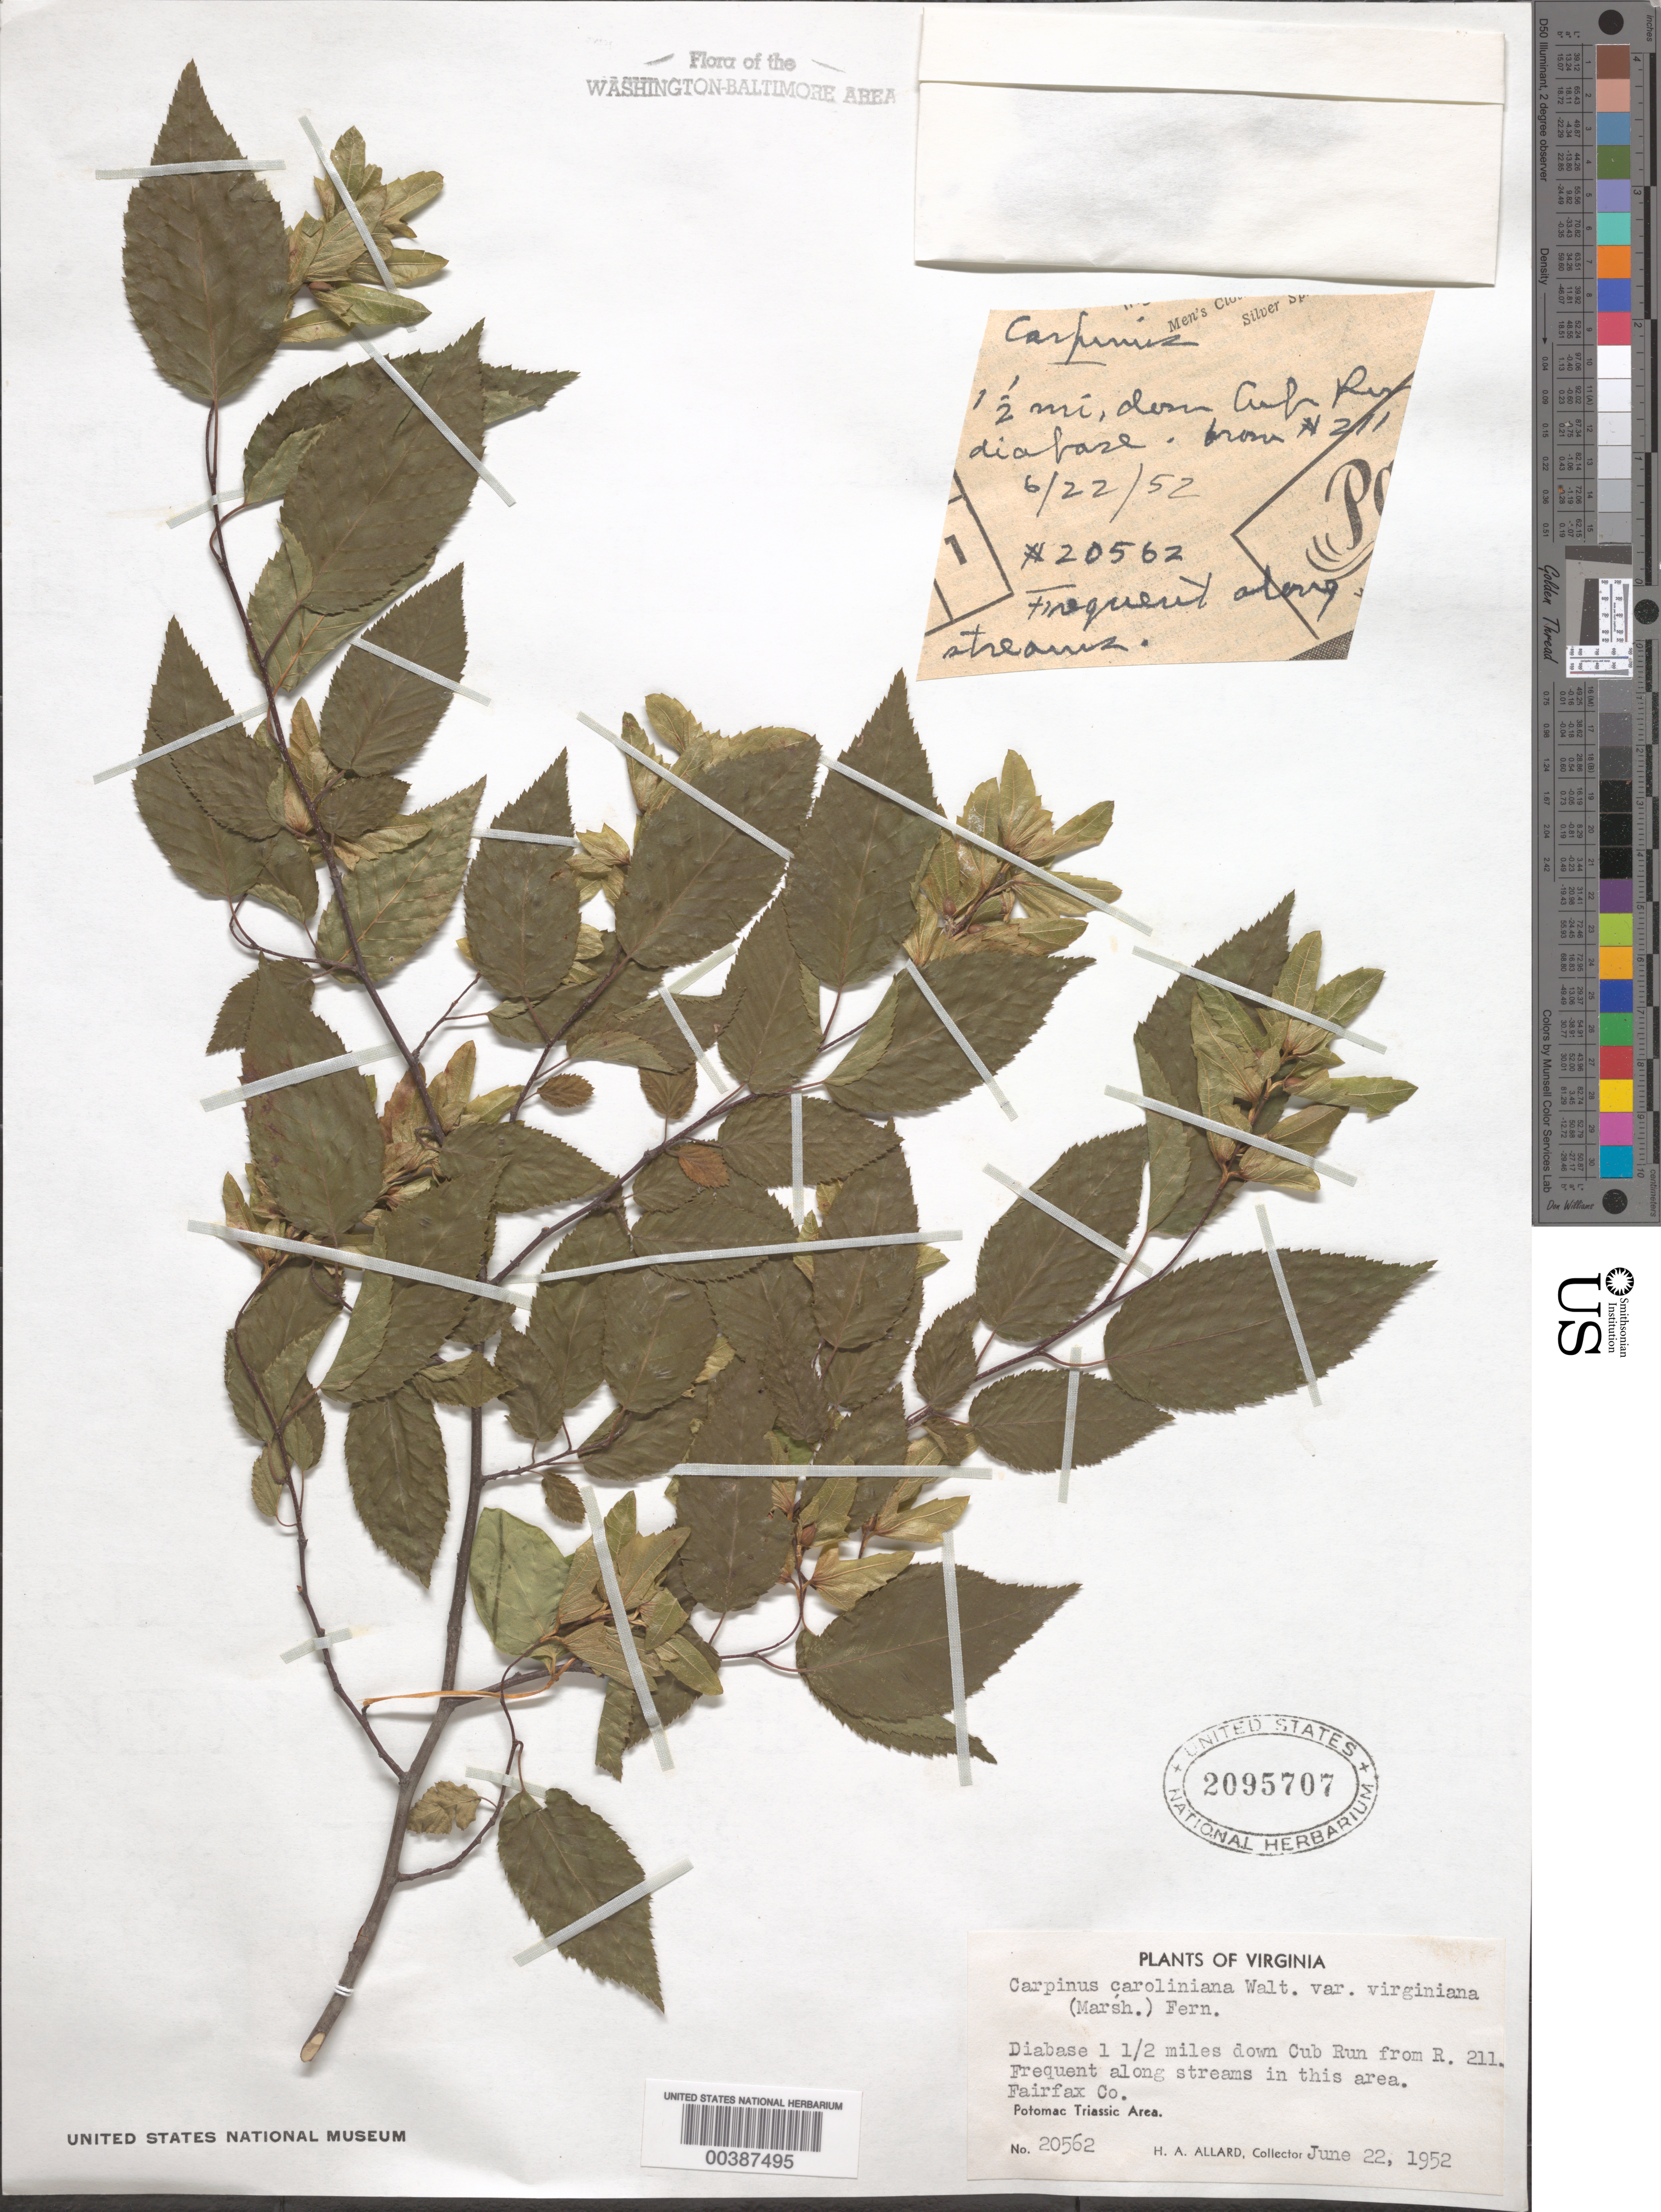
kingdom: Plantae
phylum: Tracheophyta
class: Magnoliopsida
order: Fagales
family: Betulaceae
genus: Carpinus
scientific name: Carpinus caroliniana var. virginiana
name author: (Marshall) Fernald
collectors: H. A. Allard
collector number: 20562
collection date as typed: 22 Jun 1952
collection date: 1952-06-22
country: United States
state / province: Virginia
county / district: Fairfax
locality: downstream from Route 211 on Cub Run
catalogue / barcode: US 2095707